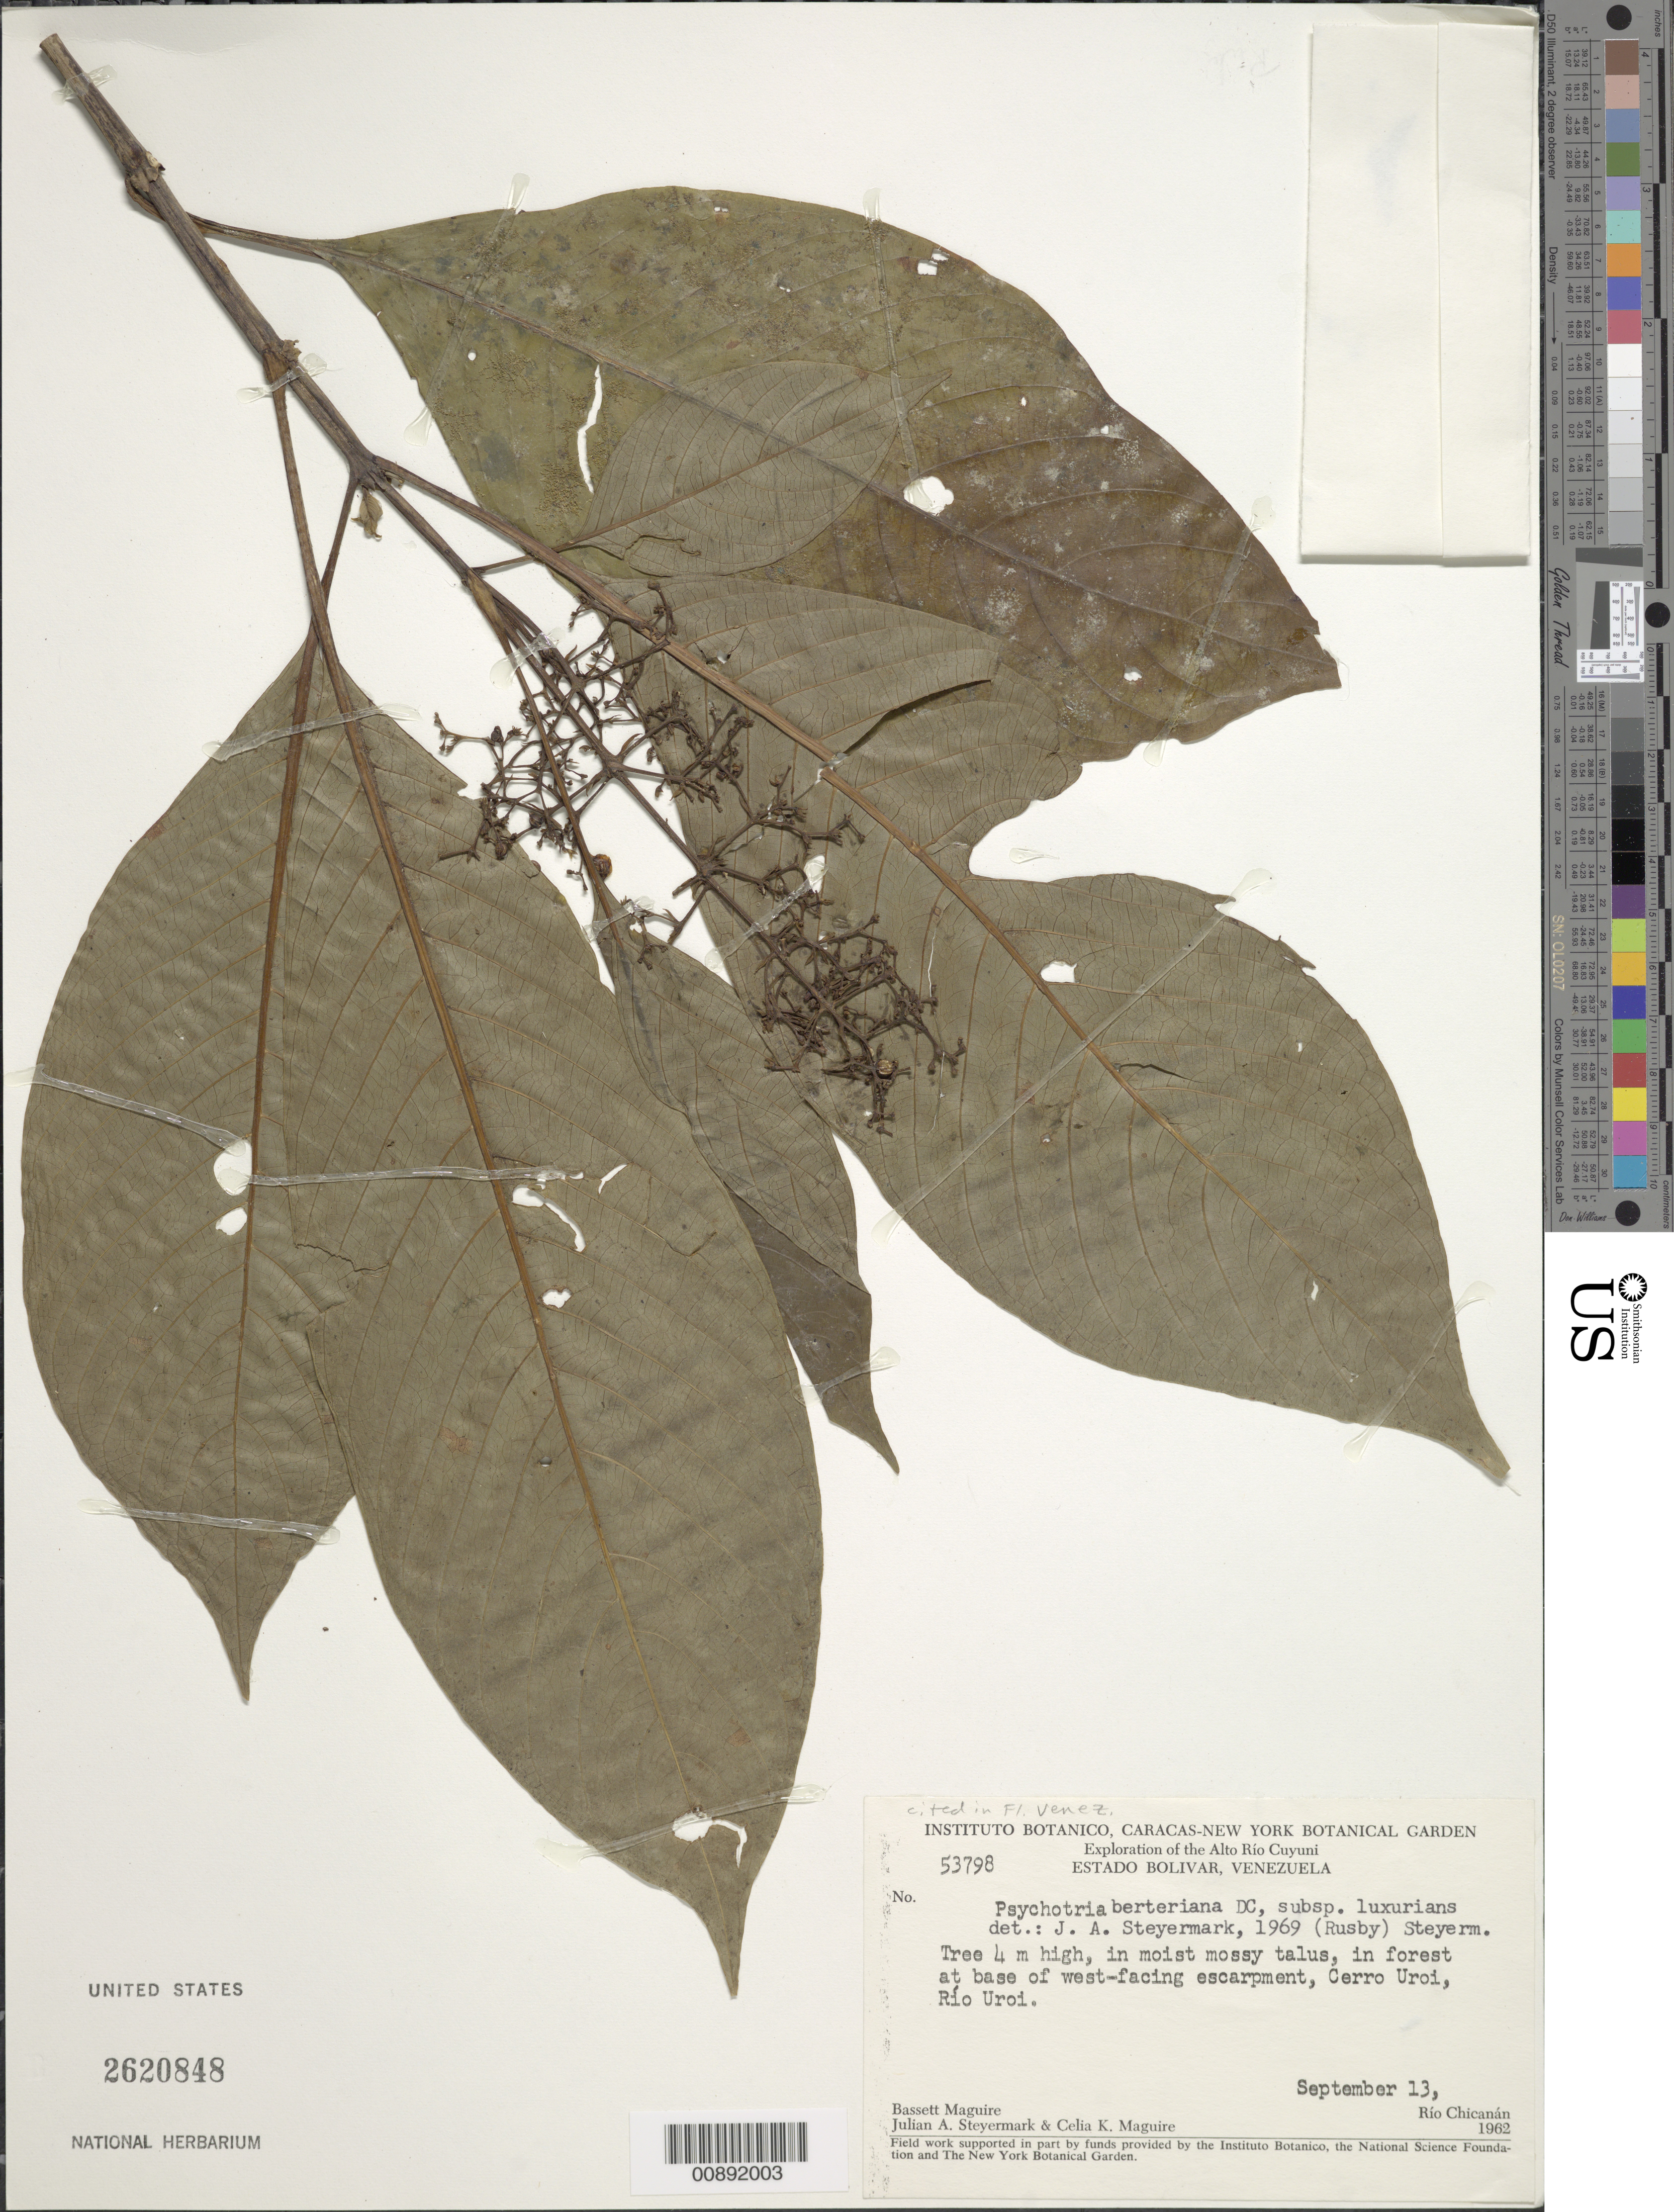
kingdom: Plantae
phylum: Tracheophyta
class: Magnoliopsida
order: Gentianales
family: Rubiaceae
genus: Psychotria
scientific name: Psychotria berteroana subsp. luxurians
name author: (Rusby) Steyerm.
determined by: Steyermark, Julian A., (VEN)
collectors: B. Maguire, J. Steyermark & C. K. Maguire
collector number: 53798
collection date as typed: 13-Sep-62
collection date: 1962-09-13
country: Venezuela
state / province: Bolívar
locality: Alto Río Cuyuni, Río Chicanan, Río Uroi, Cerro Uroi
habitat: Moist mossy talus, in forest at base of west-facing escarpment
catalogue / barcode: US 2620848